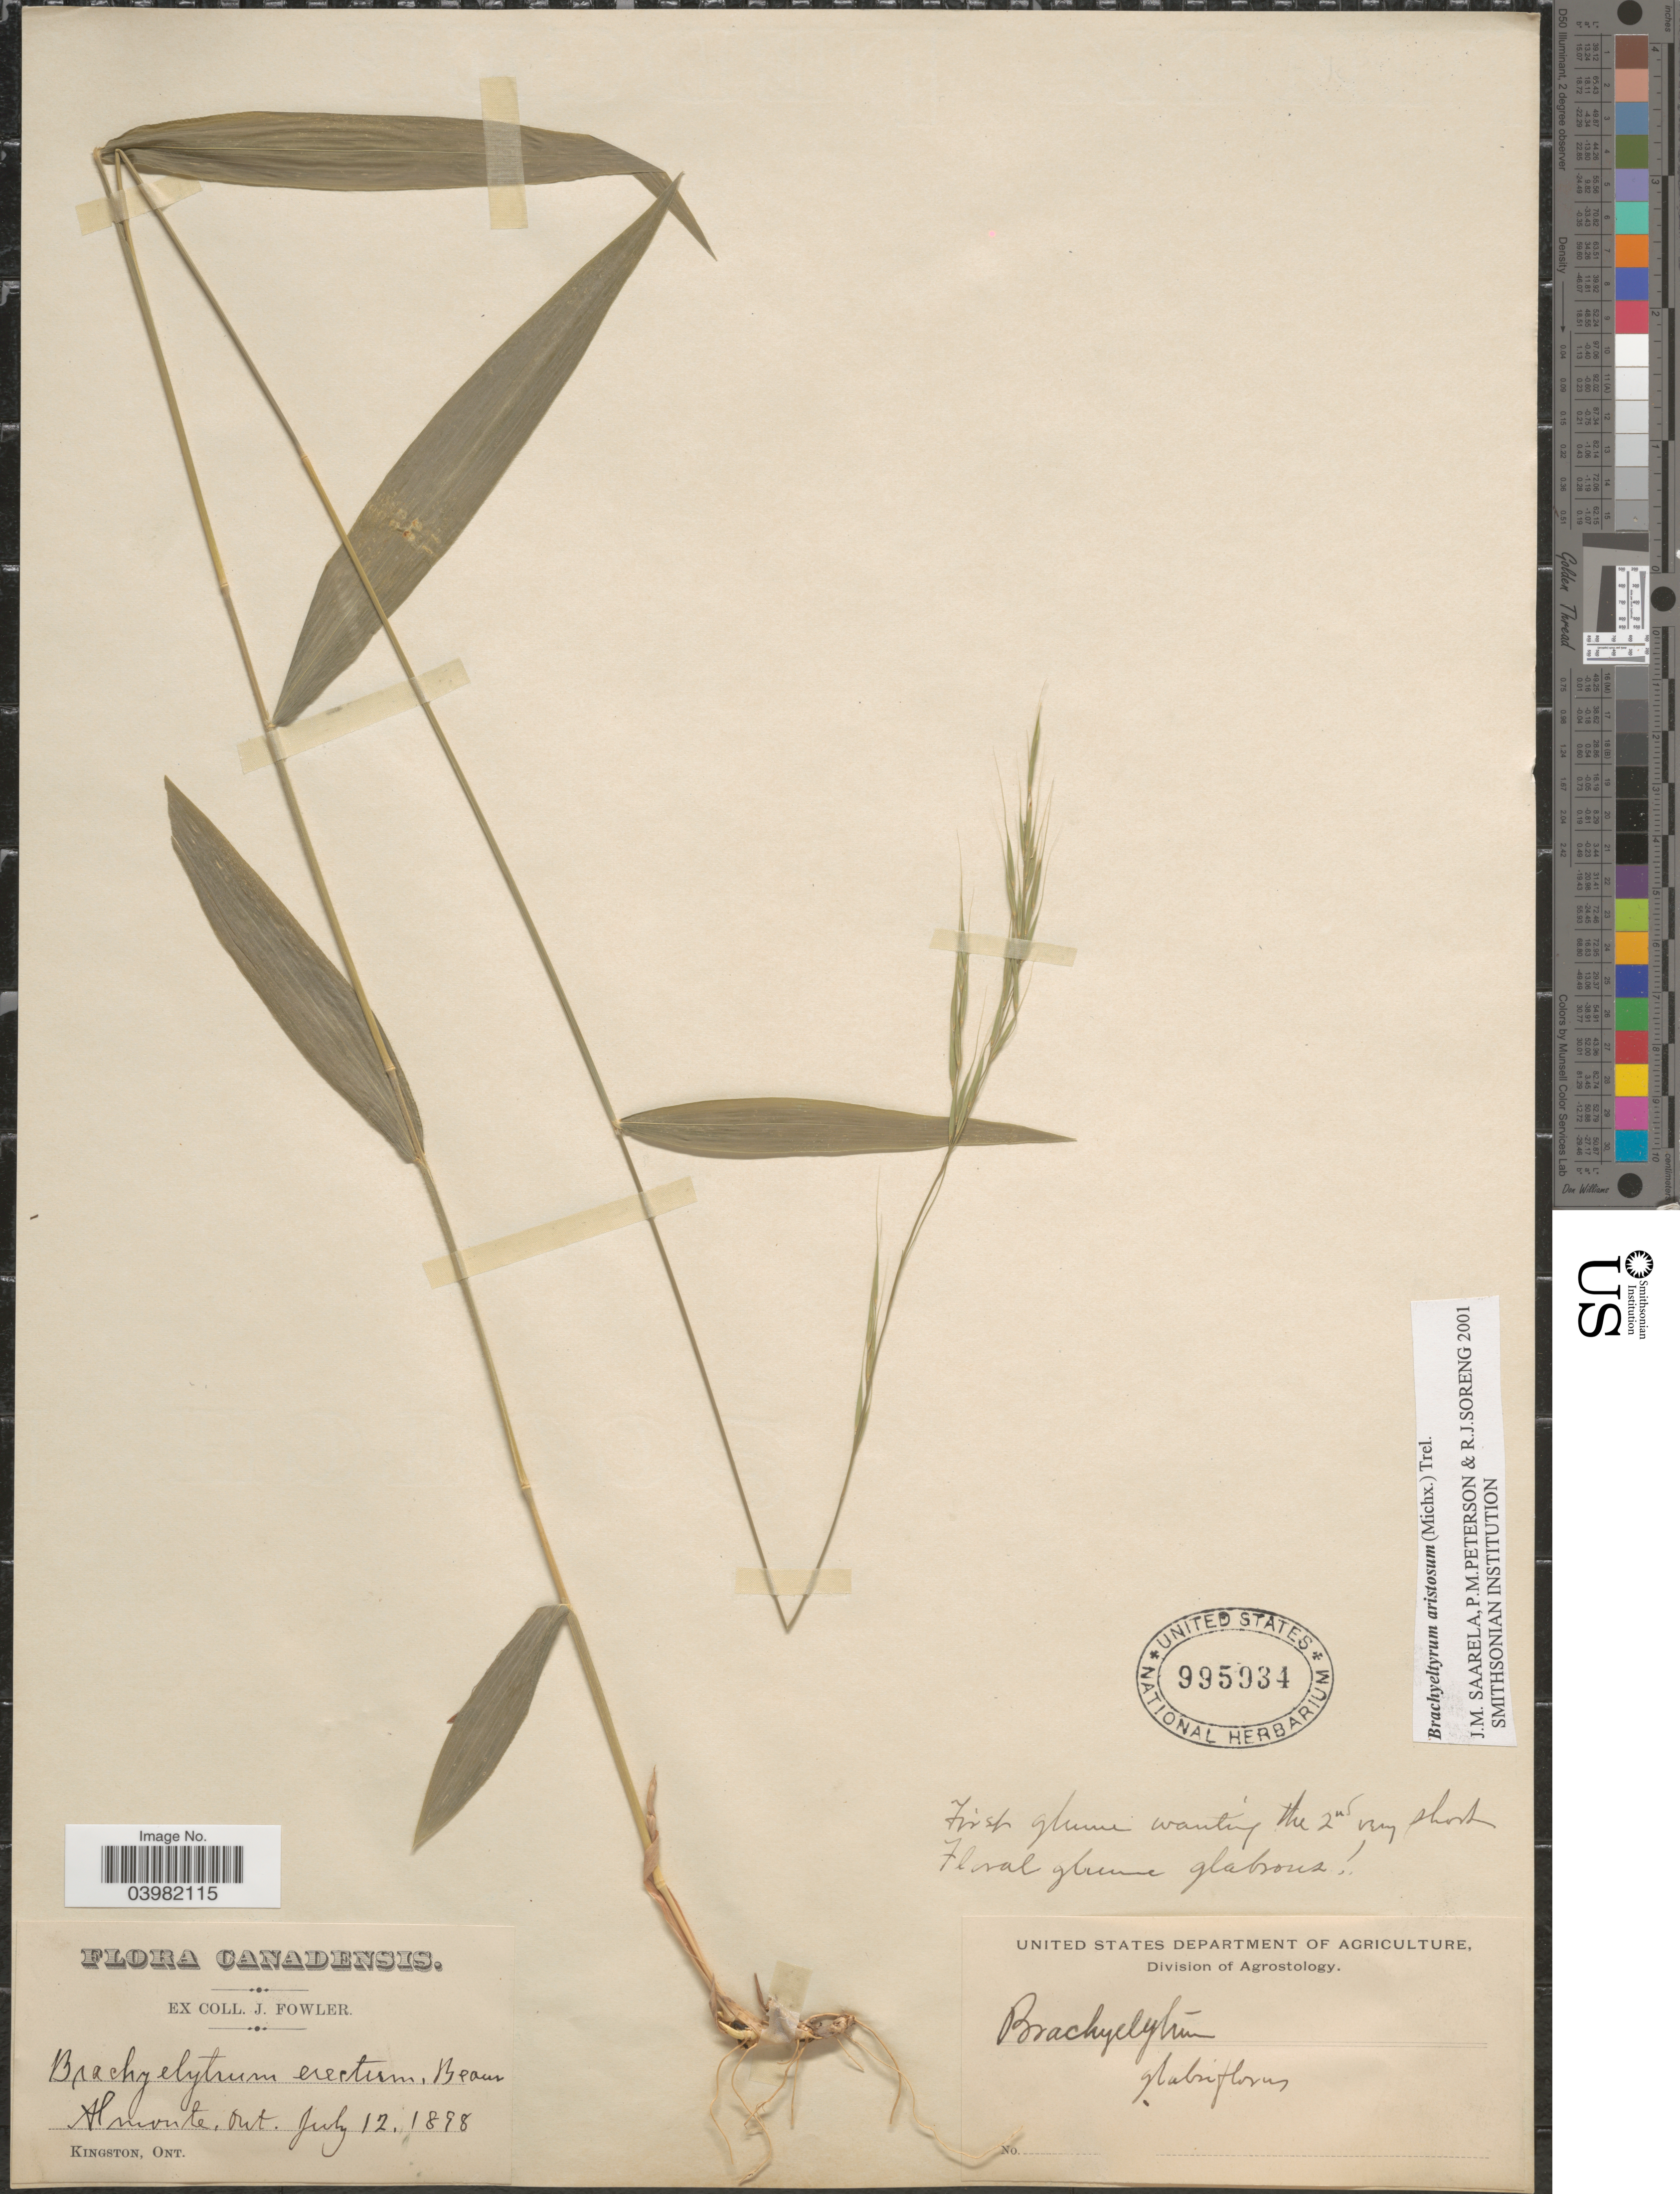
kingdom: Plantae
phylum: Tracheophyta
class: Liliopsida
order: Poales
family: Poaceae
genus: Brachyelytrum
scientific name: Brachyelytrum aristosum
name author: (Michx.) P. Beauv. ex Trel.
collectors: J. Fowler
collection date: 1898-07-12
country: Canada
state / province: Ontario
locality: Almonte. Kingston.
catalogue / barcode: US 995934